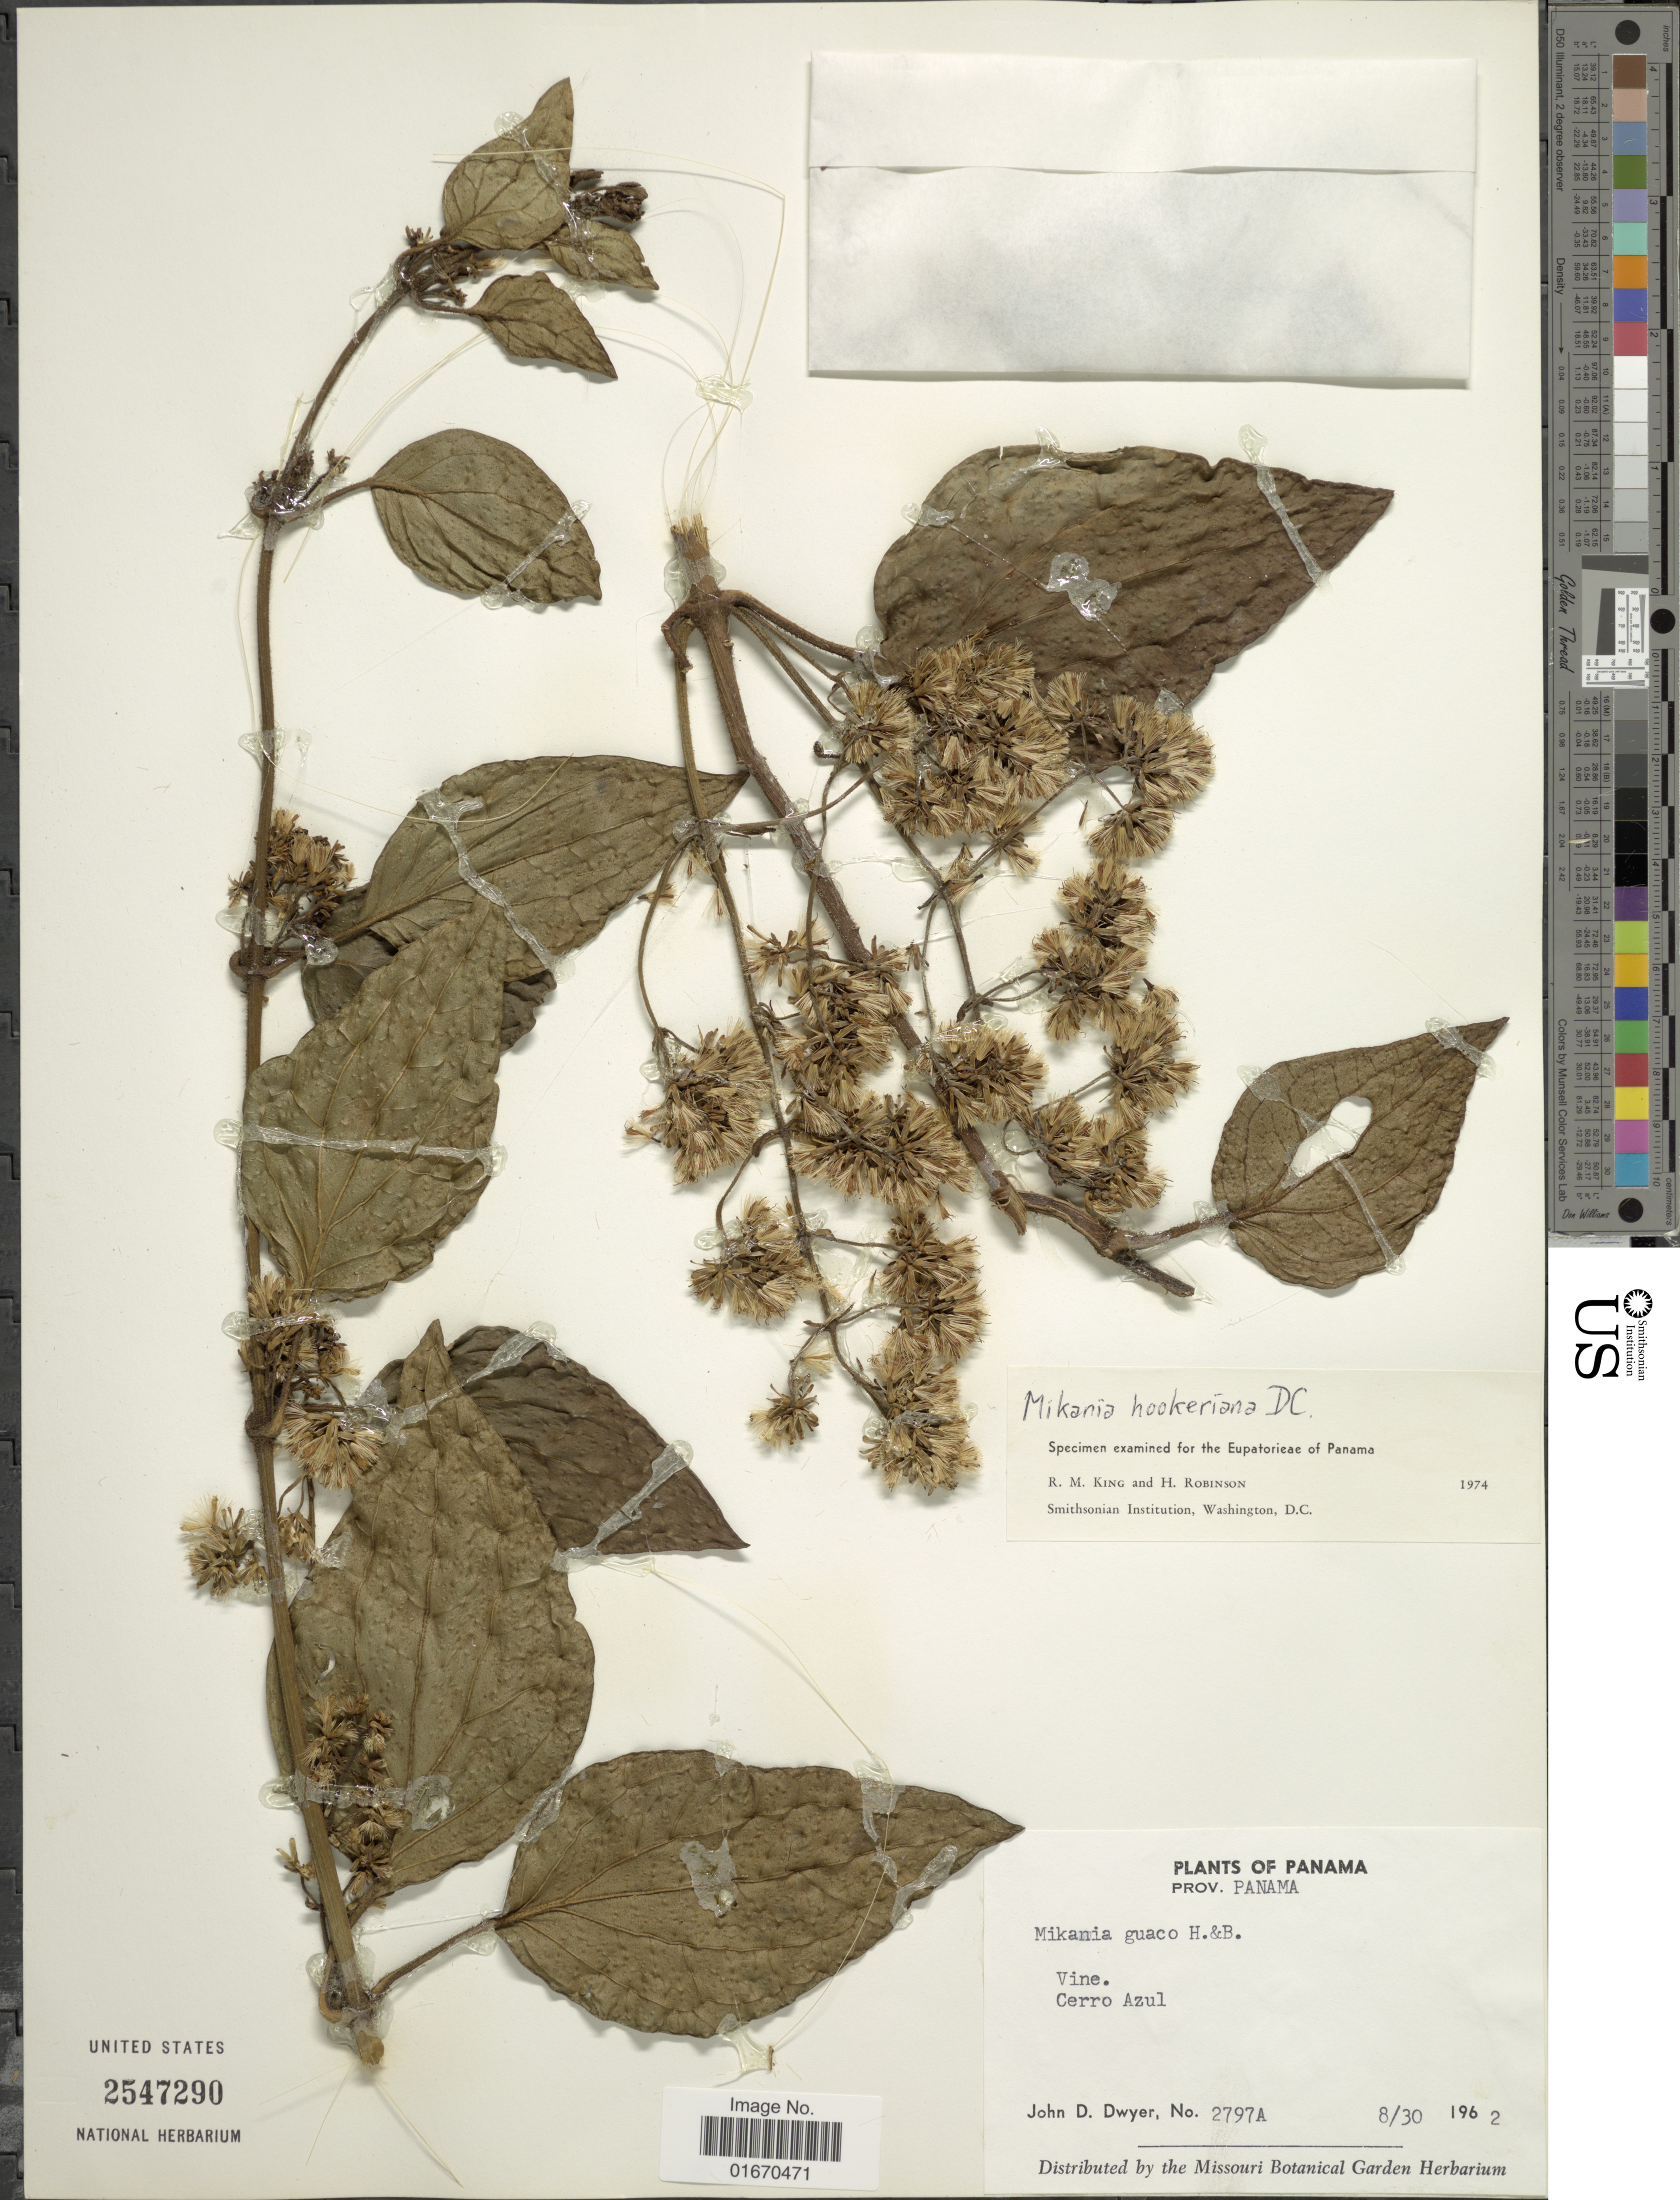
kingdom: Plantae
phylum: Tracheophyta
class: Magnoliopsida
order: Asterales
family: Asteraceae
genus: Mikania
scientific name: Mikania hookeriana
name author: DC.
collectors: J. D. Dwyer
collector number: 2797A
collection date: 1962-08-30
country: Panama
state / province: Panamá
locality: Cerro Azul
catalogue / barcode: US 2547290